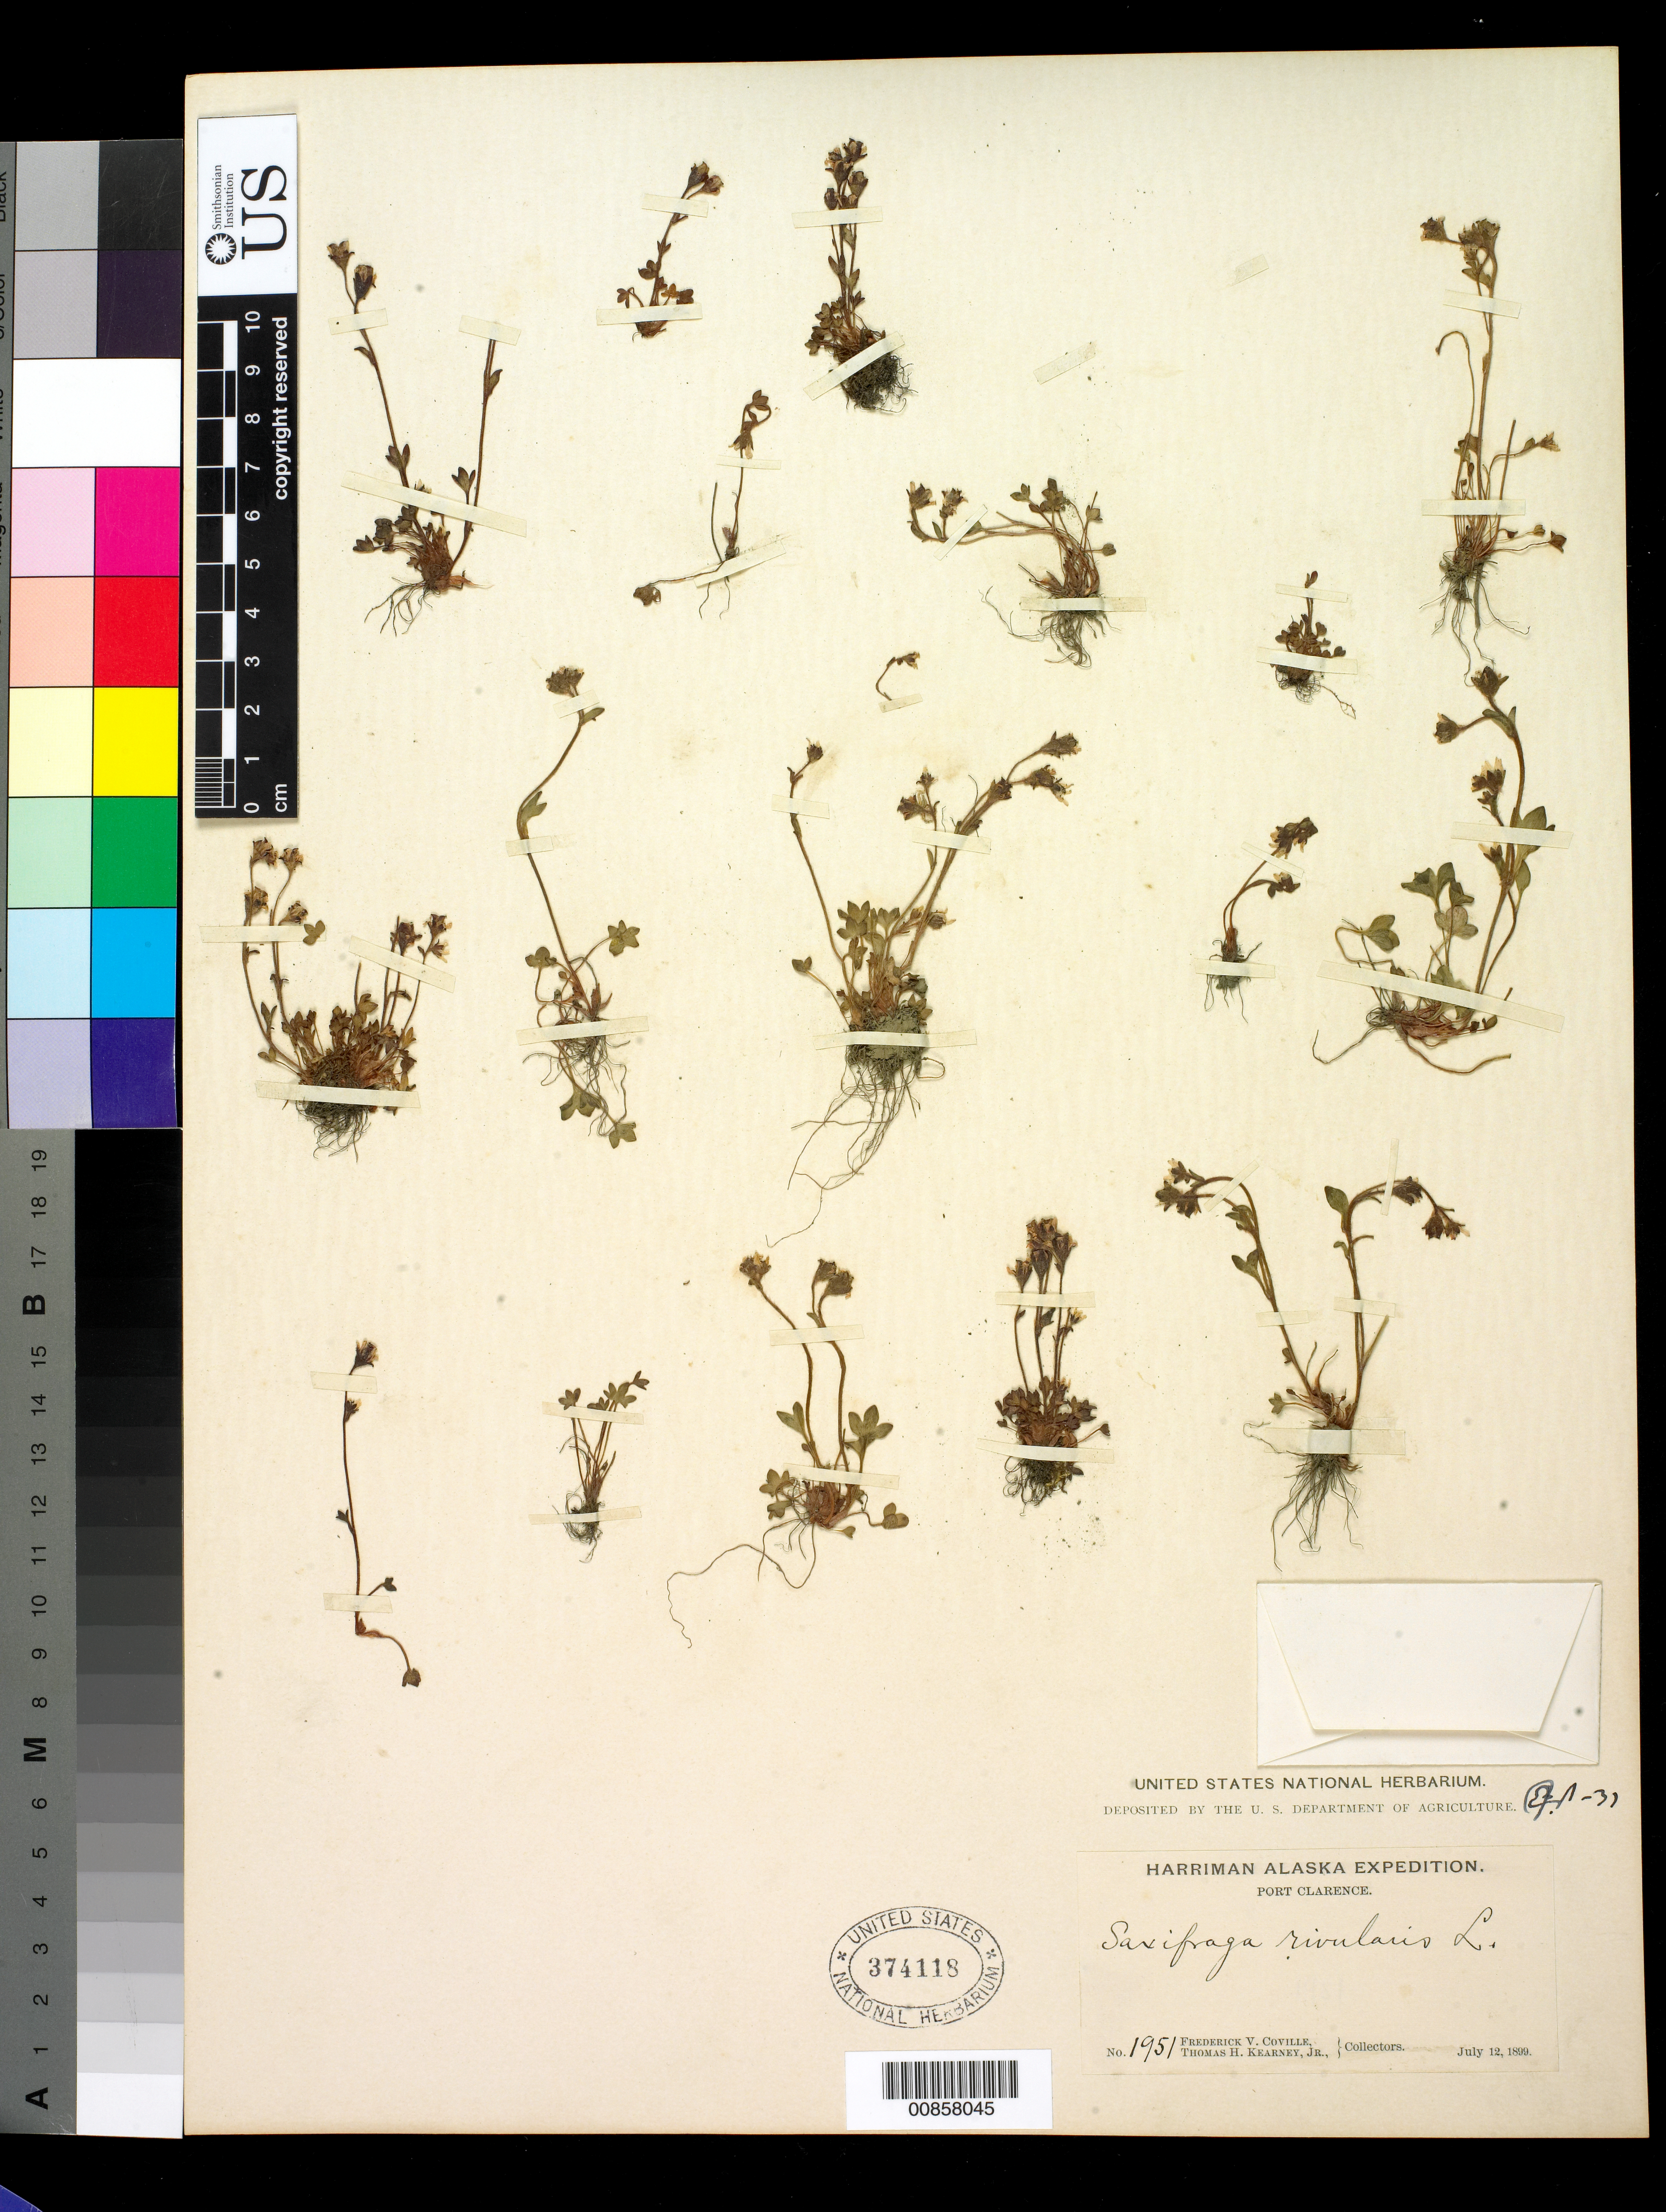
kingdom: Plantae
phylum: Tracheophyta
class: Magnoliopsida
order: Saxifragales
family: Saxifragaceae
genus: Saxifraga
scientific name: Saxifraga rivularis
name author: L.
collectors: F. V. Coville & T. H. Kearney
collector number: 1951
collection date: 1899-07-12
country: United States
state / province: Alaska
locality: Port Clarence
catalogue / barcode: US 374118